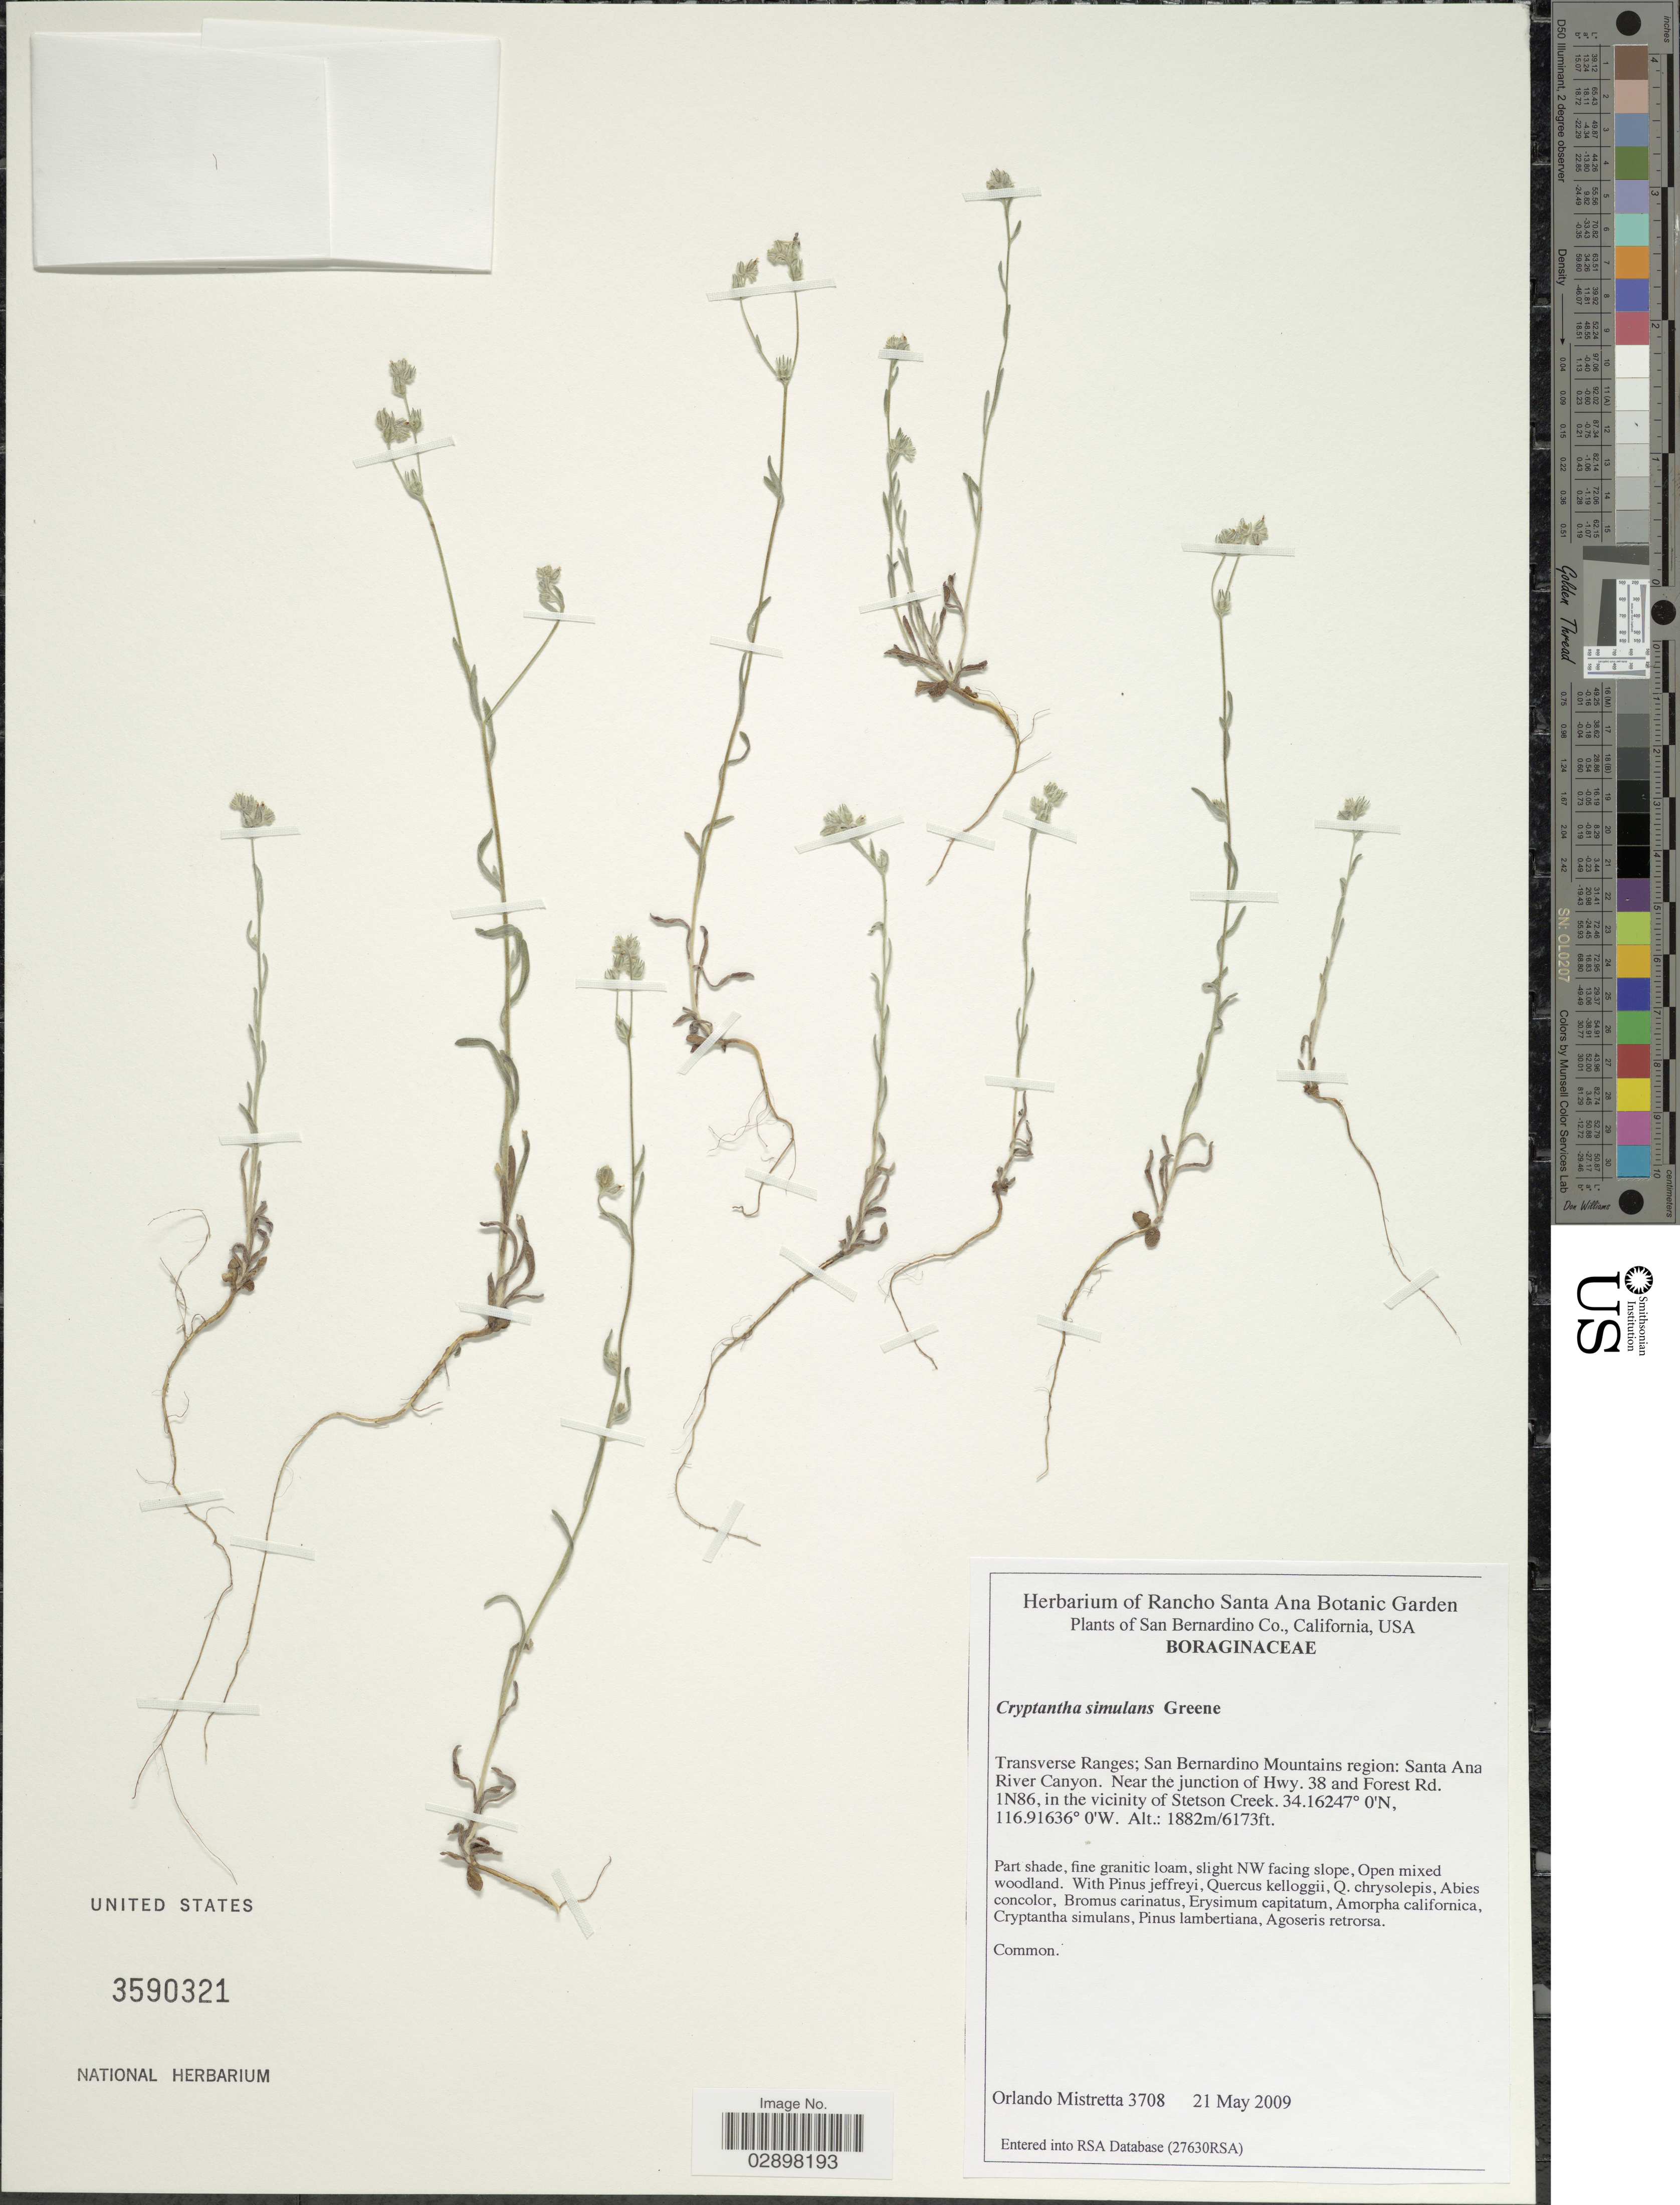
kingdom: Plantae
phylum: Tracheophyta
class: Magnoliopsida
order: Boraginales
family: Boraginaceae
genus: Cryptantha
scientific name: Cryptantha simulans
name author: Greene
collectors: O. Mistretta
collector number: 3708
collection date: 2009-05-21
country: United States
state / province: California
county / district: San Bernardino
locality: San Bernardino Co., Transverse Ranges; San Bernardino Mountains region: Santa Ana River Canyon. Near the junction of Hwy. 38 and Forest Rd. 1N86, in the vicinity of Stetson Creek.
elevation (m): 1882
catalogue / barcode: US 3590321